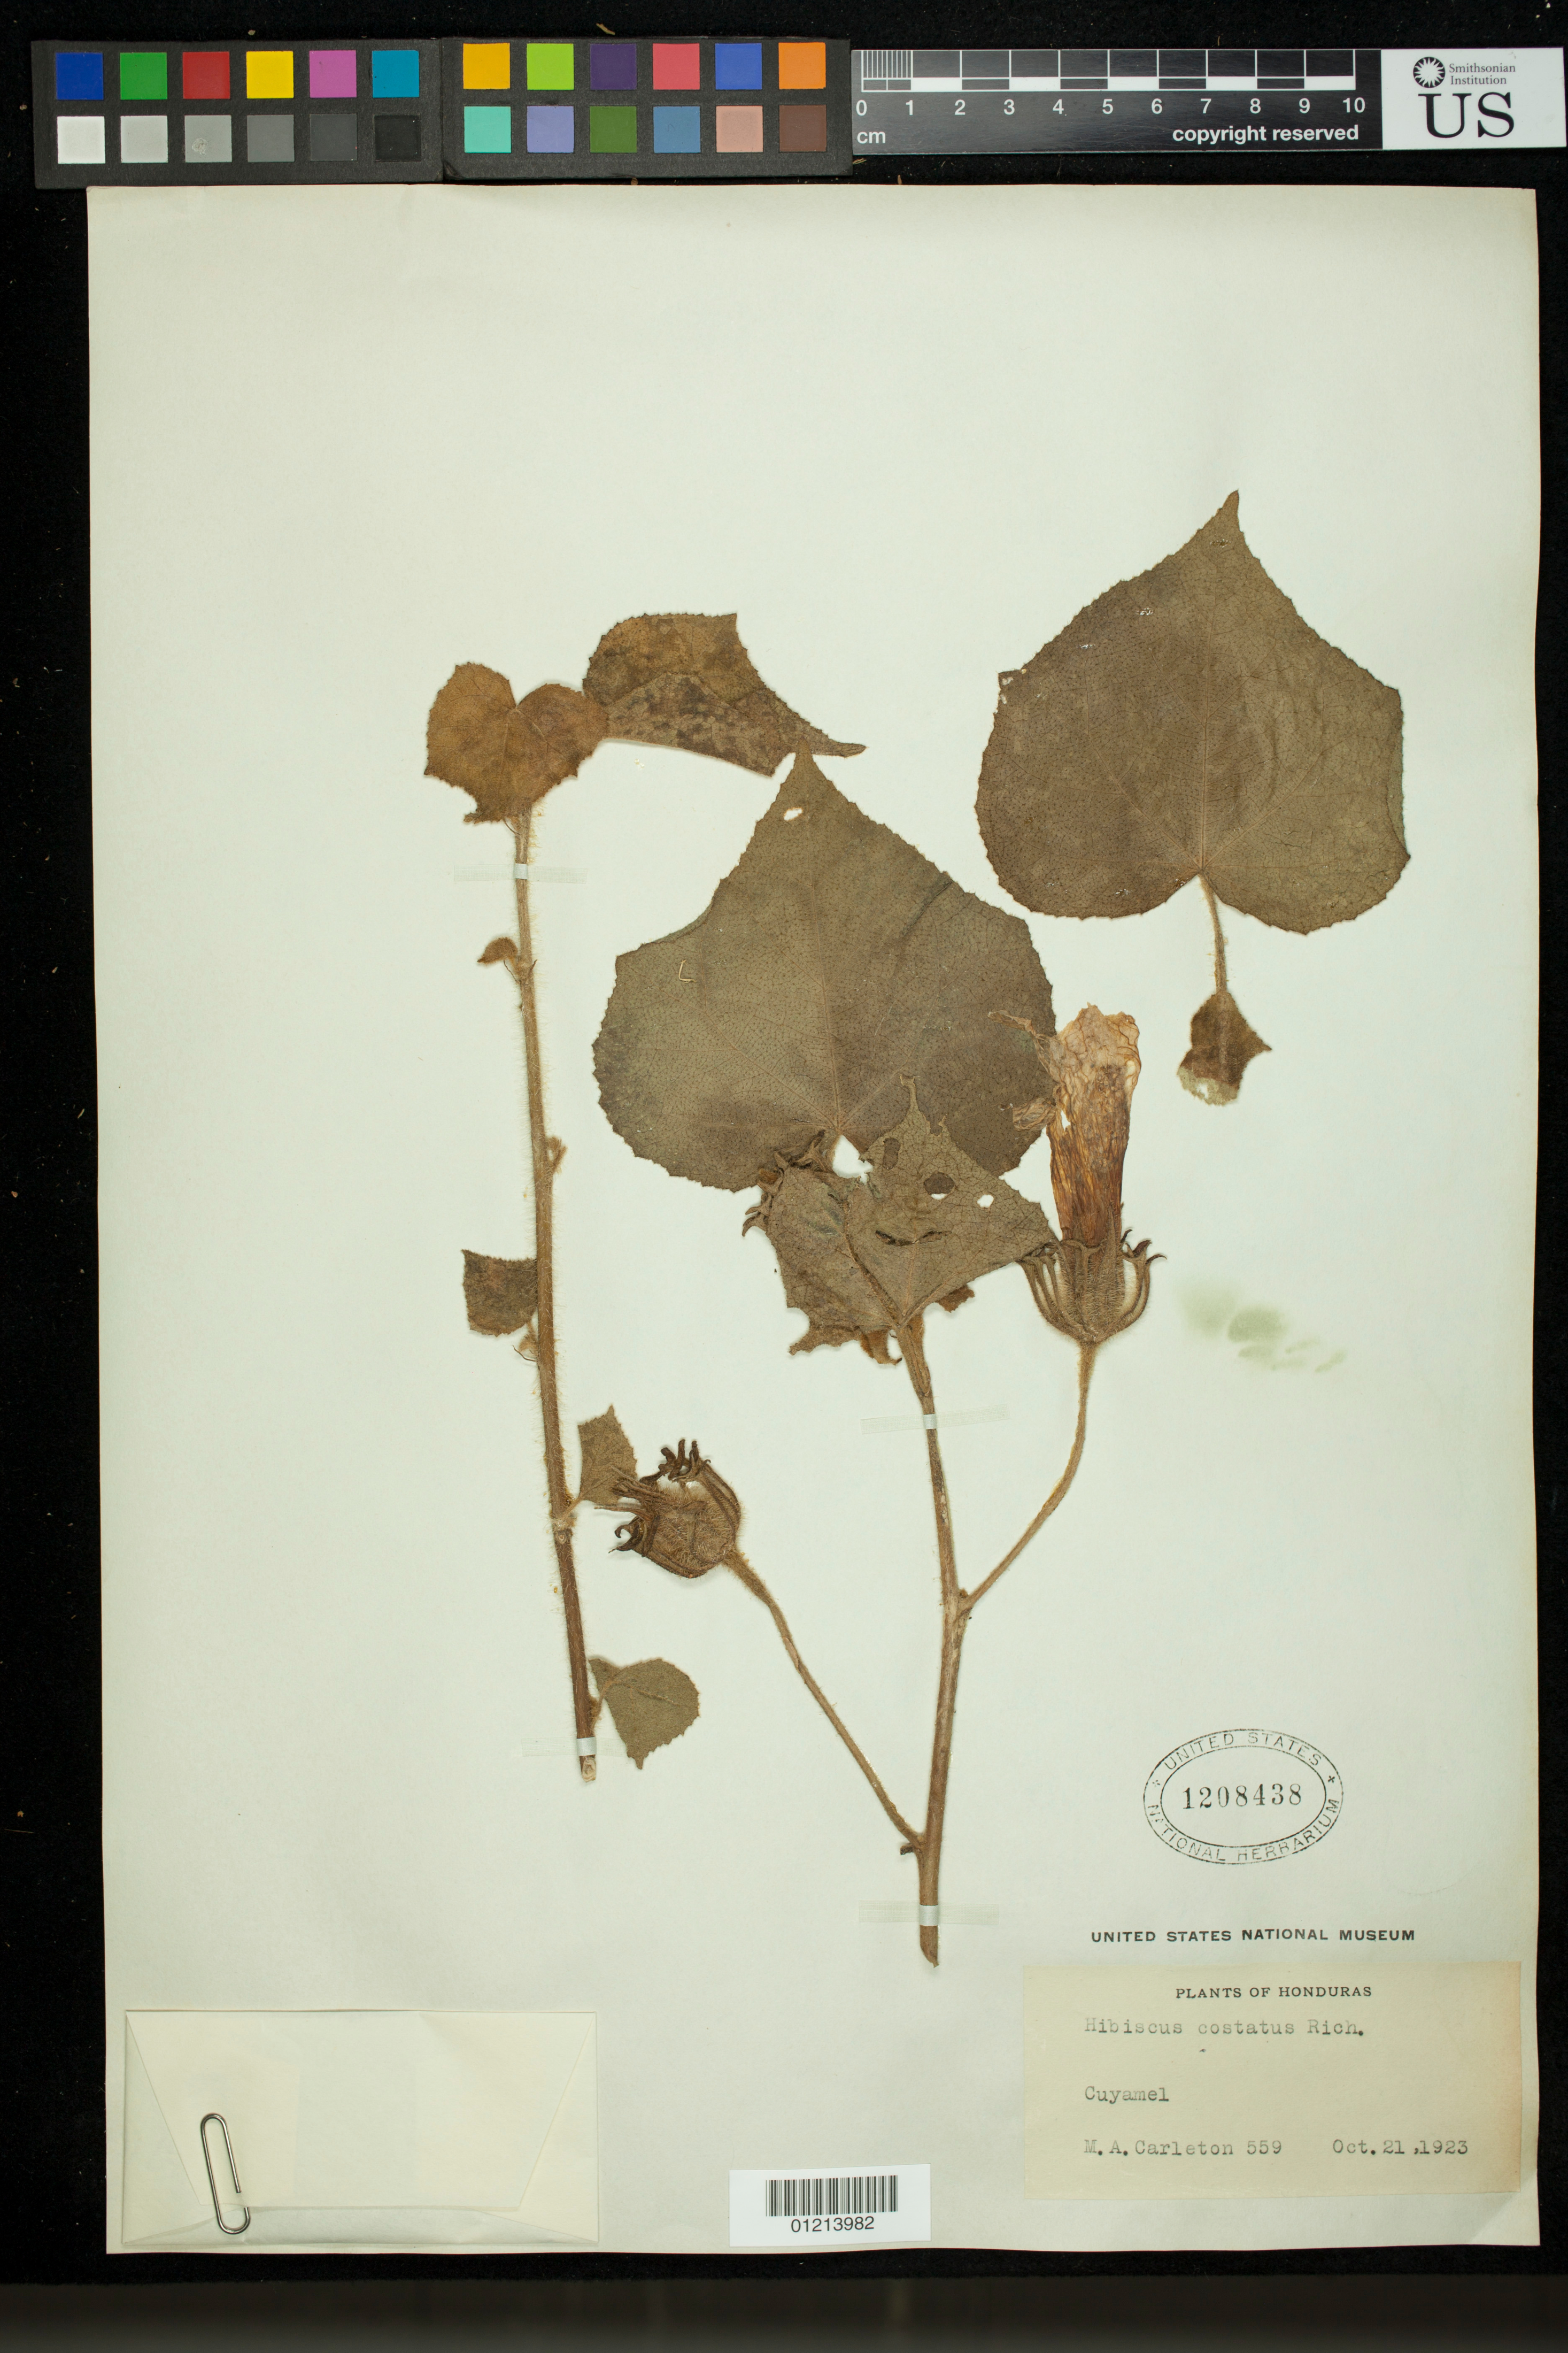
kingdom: Plantae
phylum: Tracheophyta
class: Magnoliopsida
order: Malvales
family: Malvaceae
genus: Sabdariffa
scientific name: Sabdariffa costata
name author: (A. Rich.) M.M. Hanes & R.L. Barrett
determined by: Dorr, Laurence J., Curator (BOT), Smithsonian Institution - National Museum of Natural History (UNITED STATES)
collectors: M. A. Carleton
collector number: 559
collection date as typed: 21 Oct 1923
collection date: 1923-10-21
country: Honduras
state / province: Cortés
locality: Cuyamel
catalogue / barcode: US 1208438